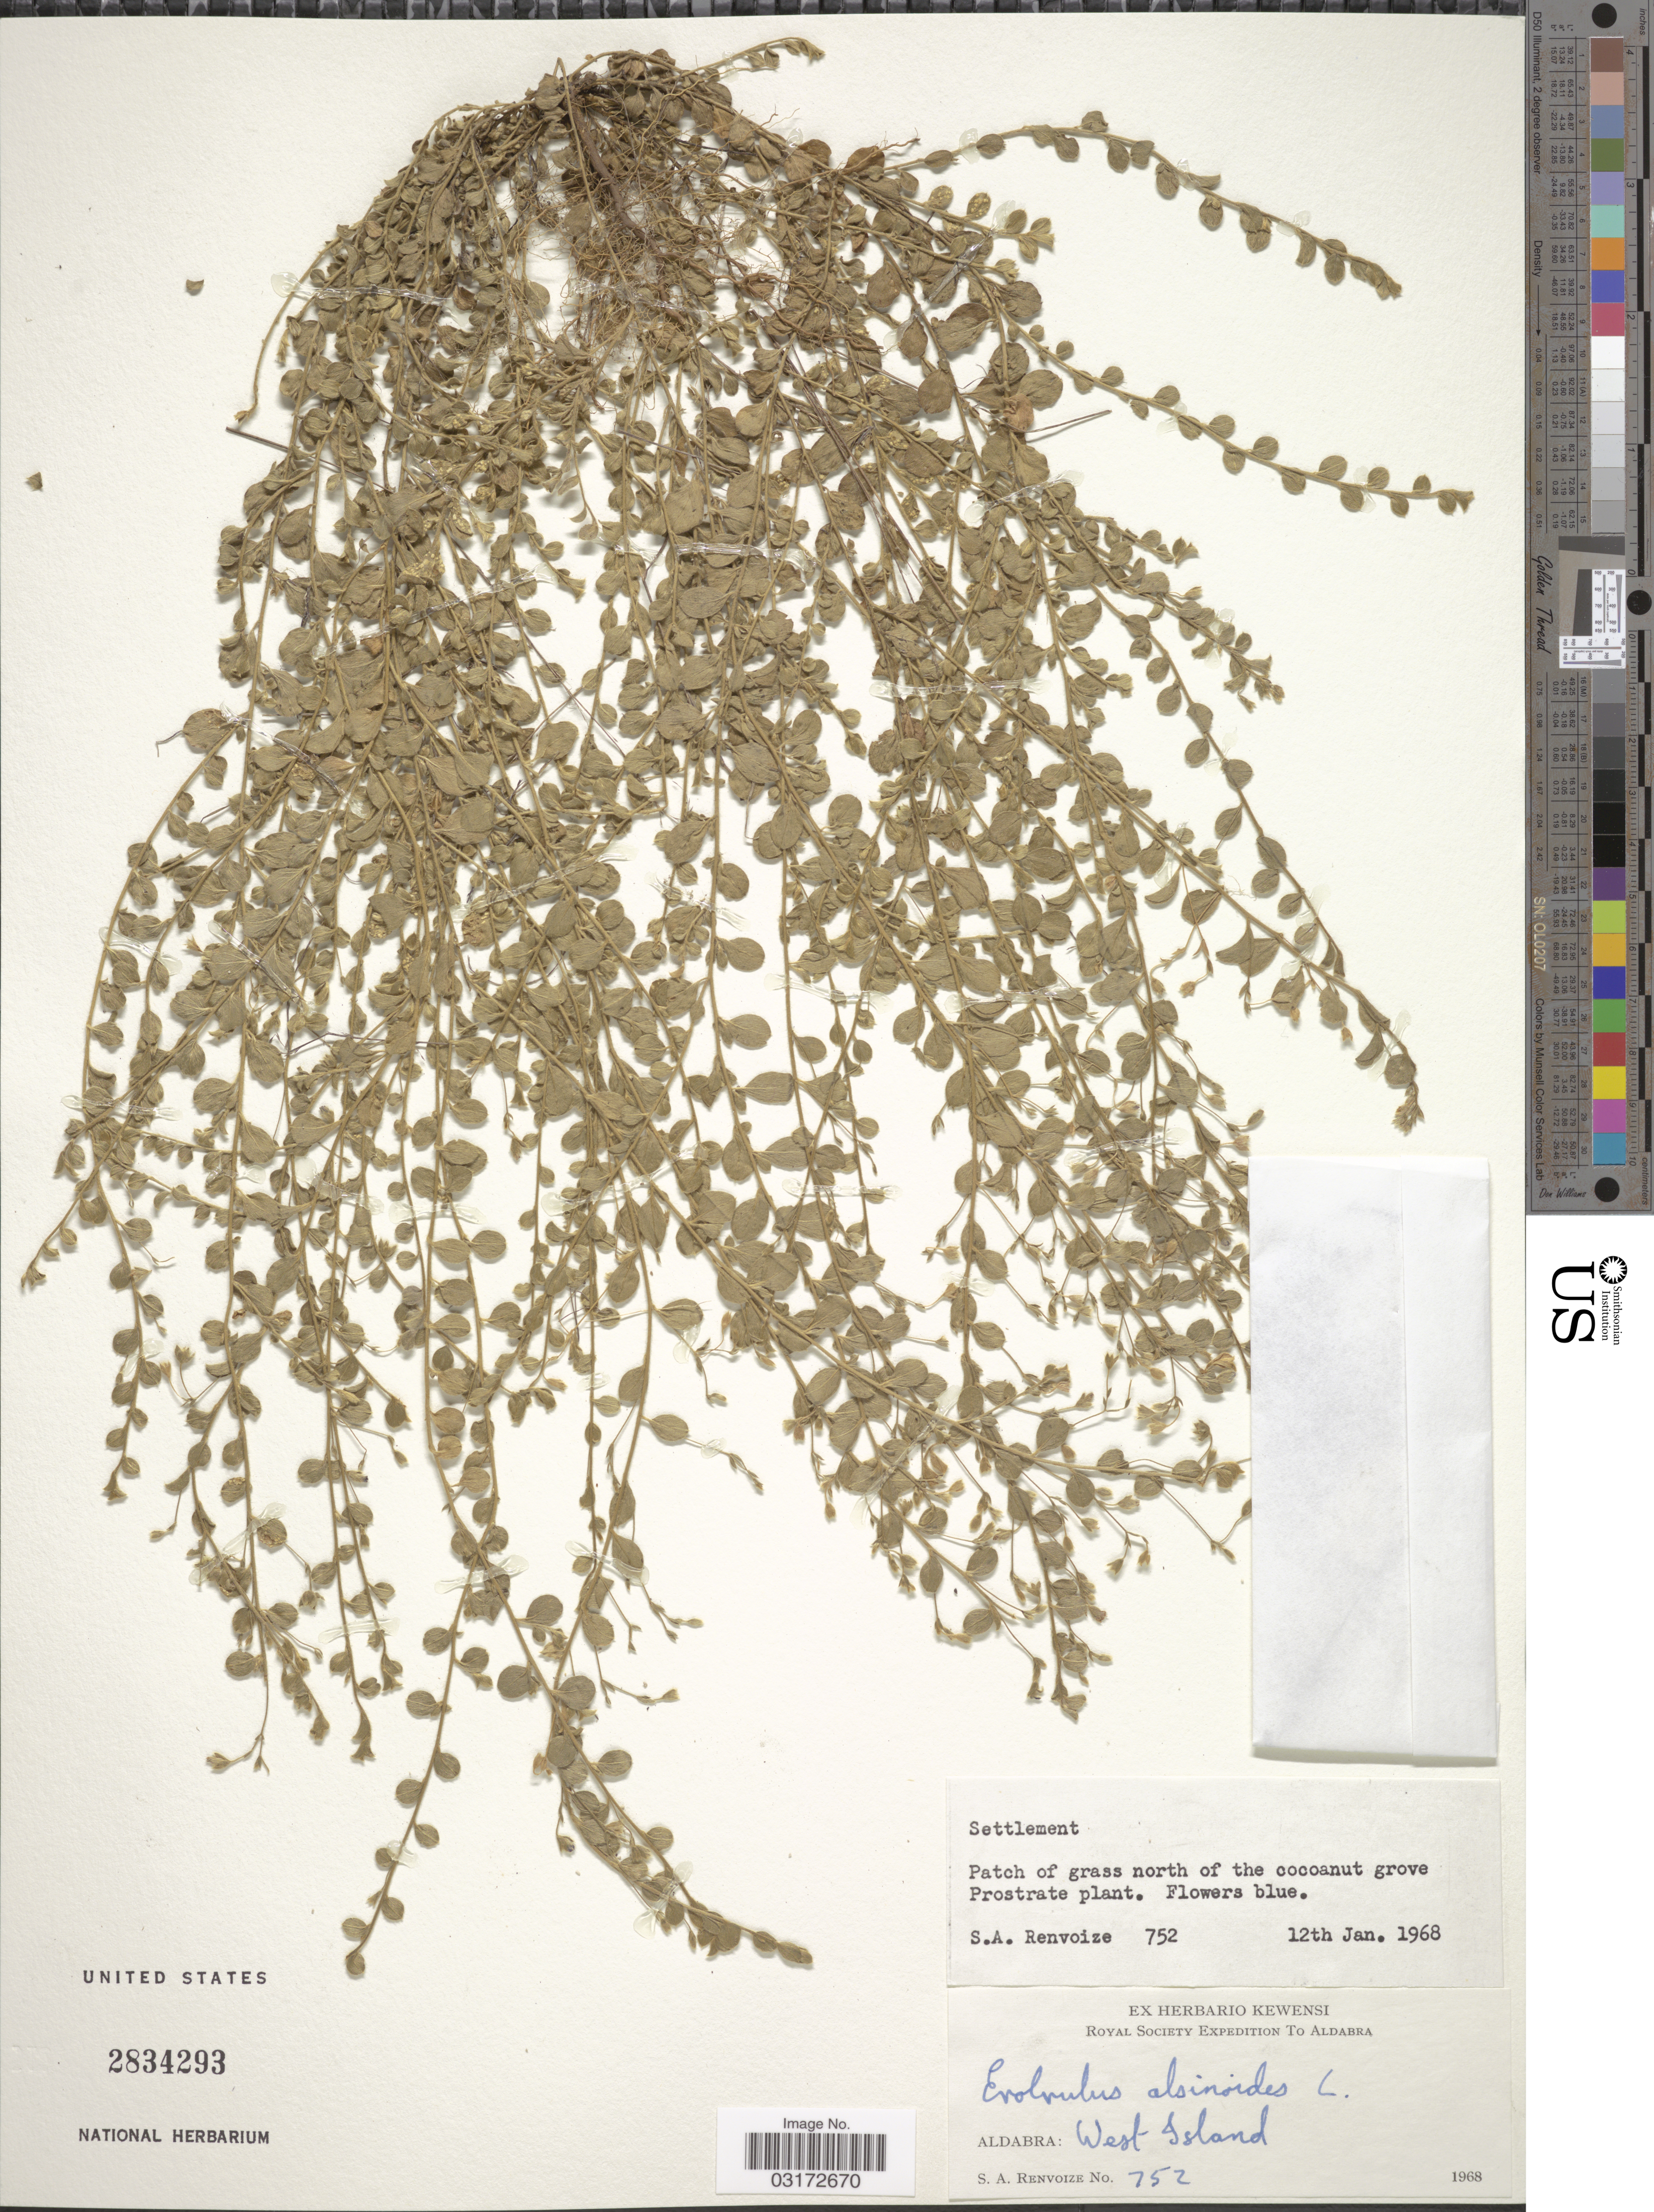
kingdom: Plantae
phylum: Tracheophyta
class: Magnoliopsida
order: Solanales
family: Convolvulaceae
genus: Evolvulus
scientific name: Evolvulus alsinoides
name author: (L.) L.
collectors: S. A. Renvoize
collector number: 752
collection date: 1968-01-12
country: Seychelles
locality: Settlement. Aldabra. Aldabra: West Island. Patch of grass north of the cocoanut grove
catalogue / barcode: US 2834293